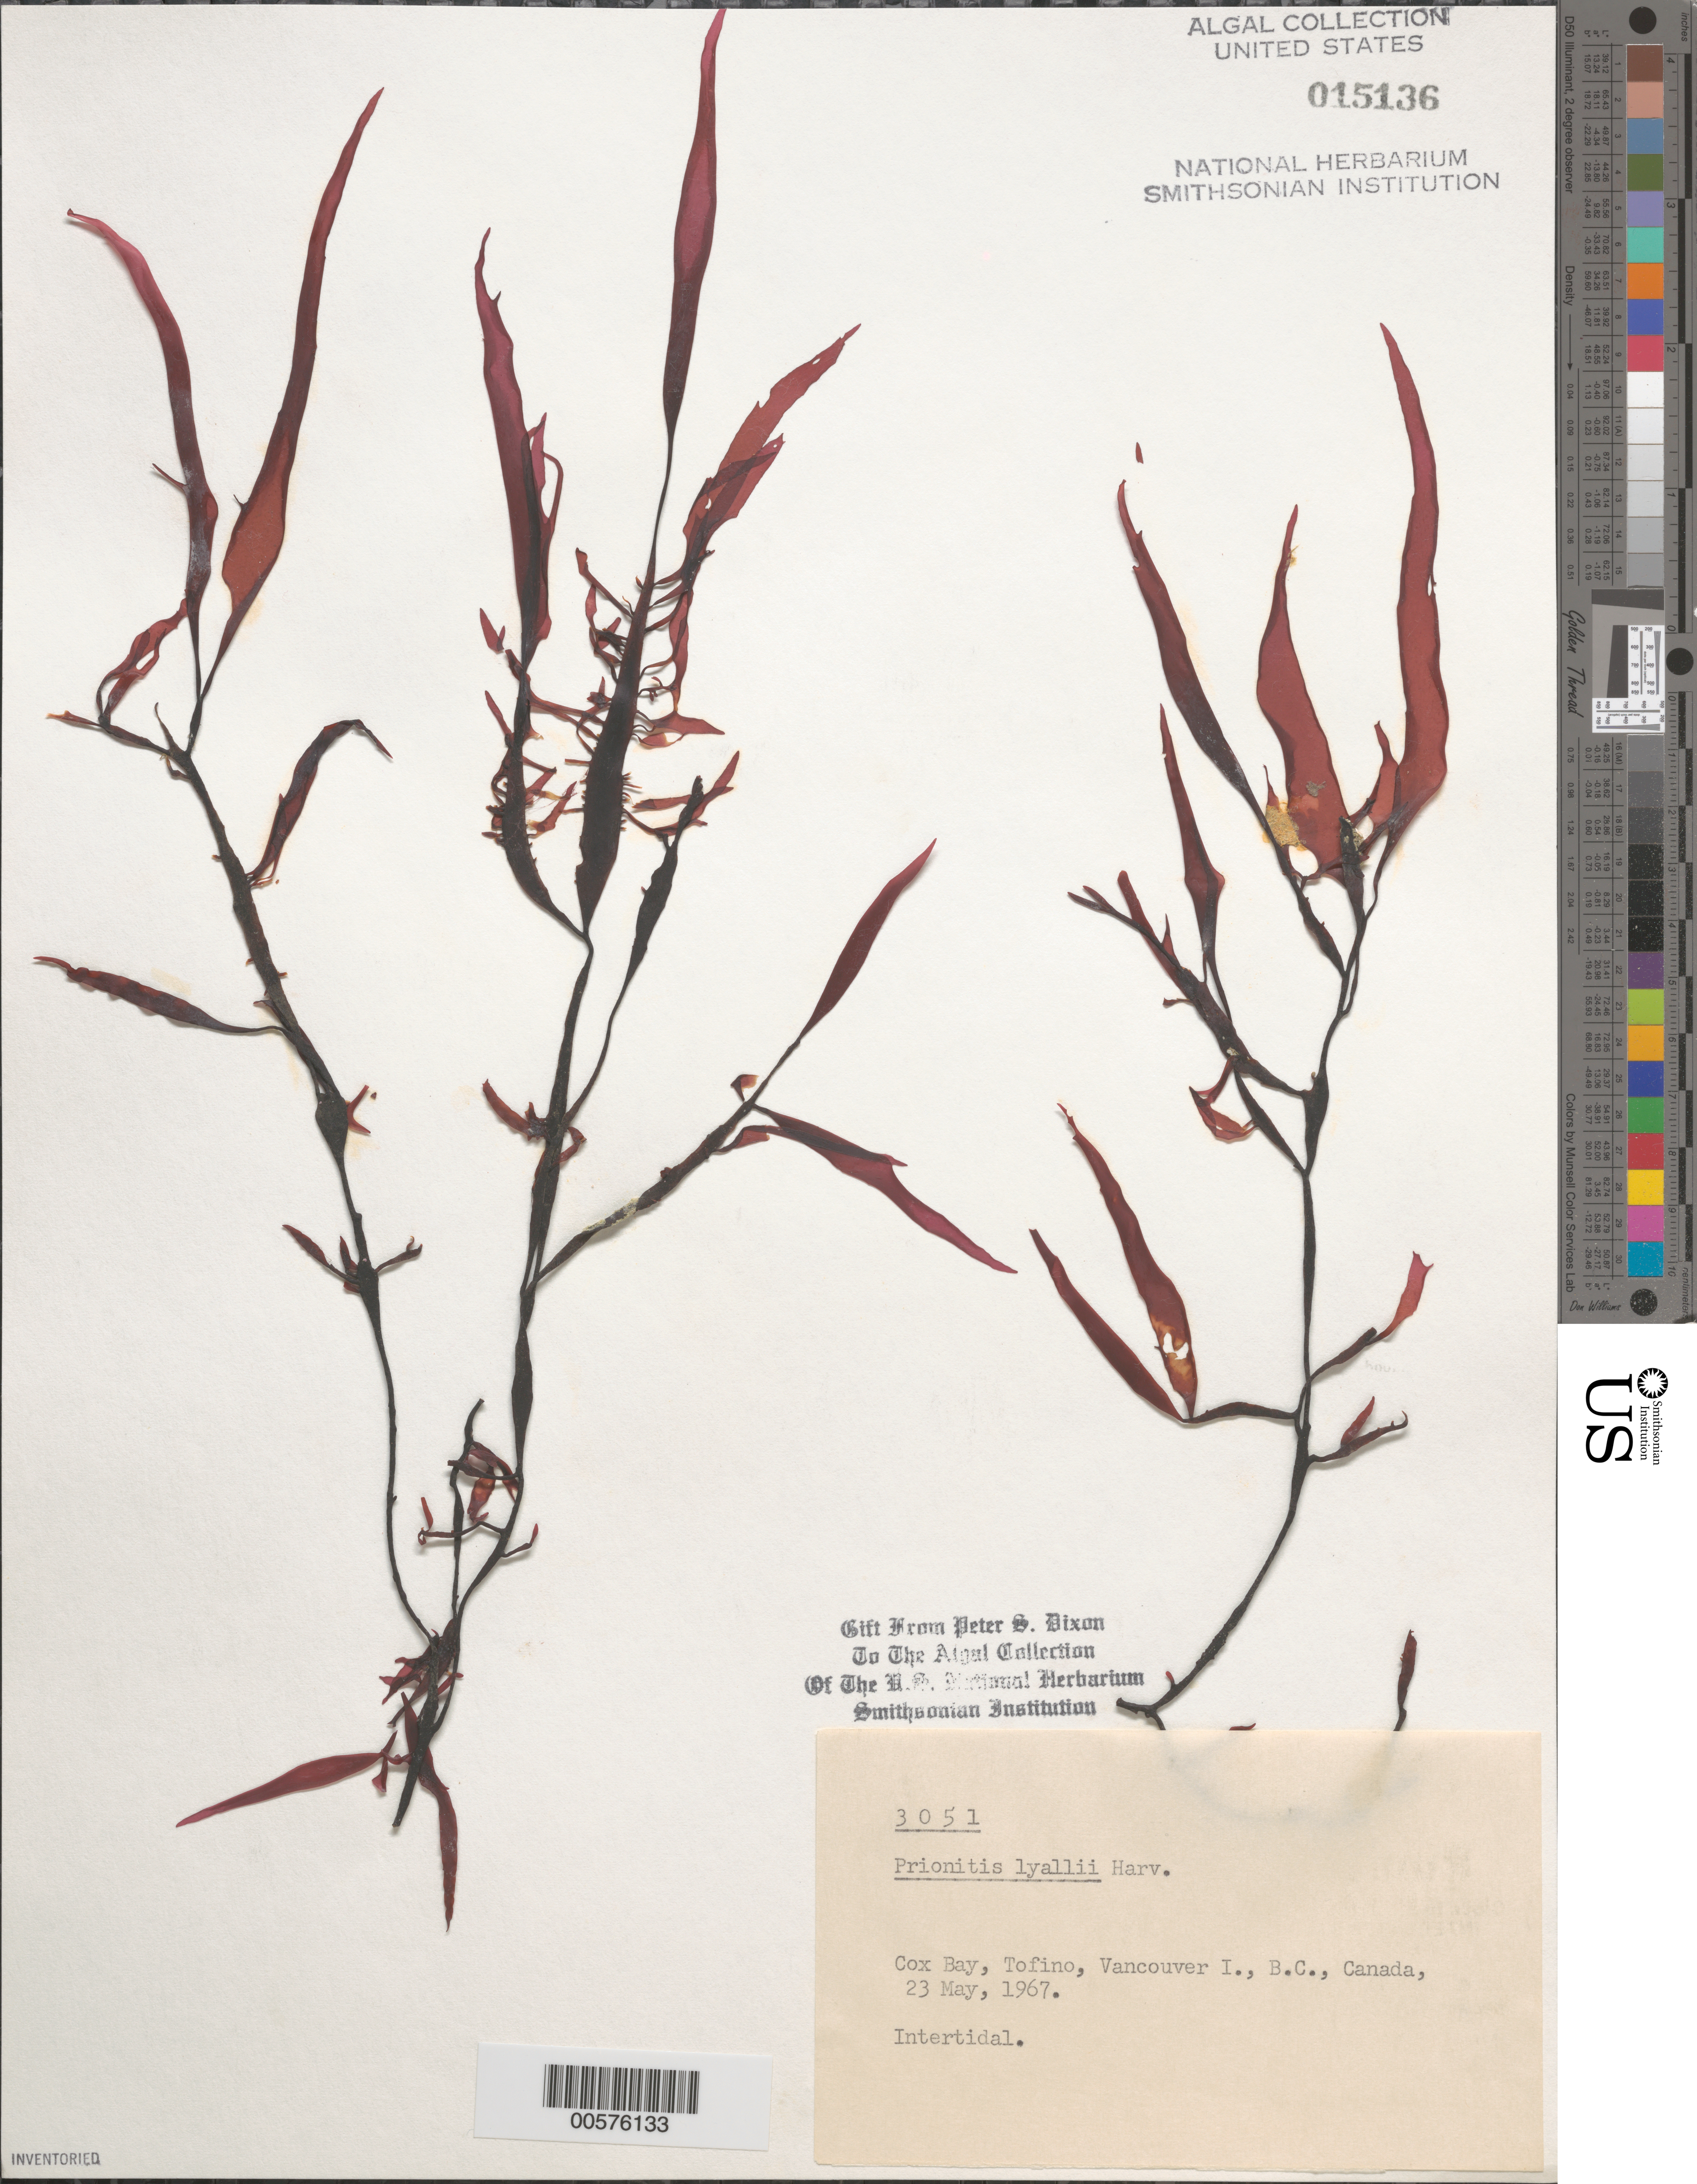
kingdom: Plantae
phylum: Rhodophyta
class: Florideophyceae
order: Cryptonemiales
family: Cryptonemiaceae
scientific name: Prionitis sternbergii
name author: (C. Agardh) J. Agardh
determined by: Algae name updating Project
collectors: P. S. Dixon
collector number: PSD 3051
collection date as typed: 23 May 1967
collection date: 1967-05-23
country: Canada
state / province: British Columbia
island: Vancouver Island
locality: Cox Bay, Tofino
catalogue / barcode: US 15136